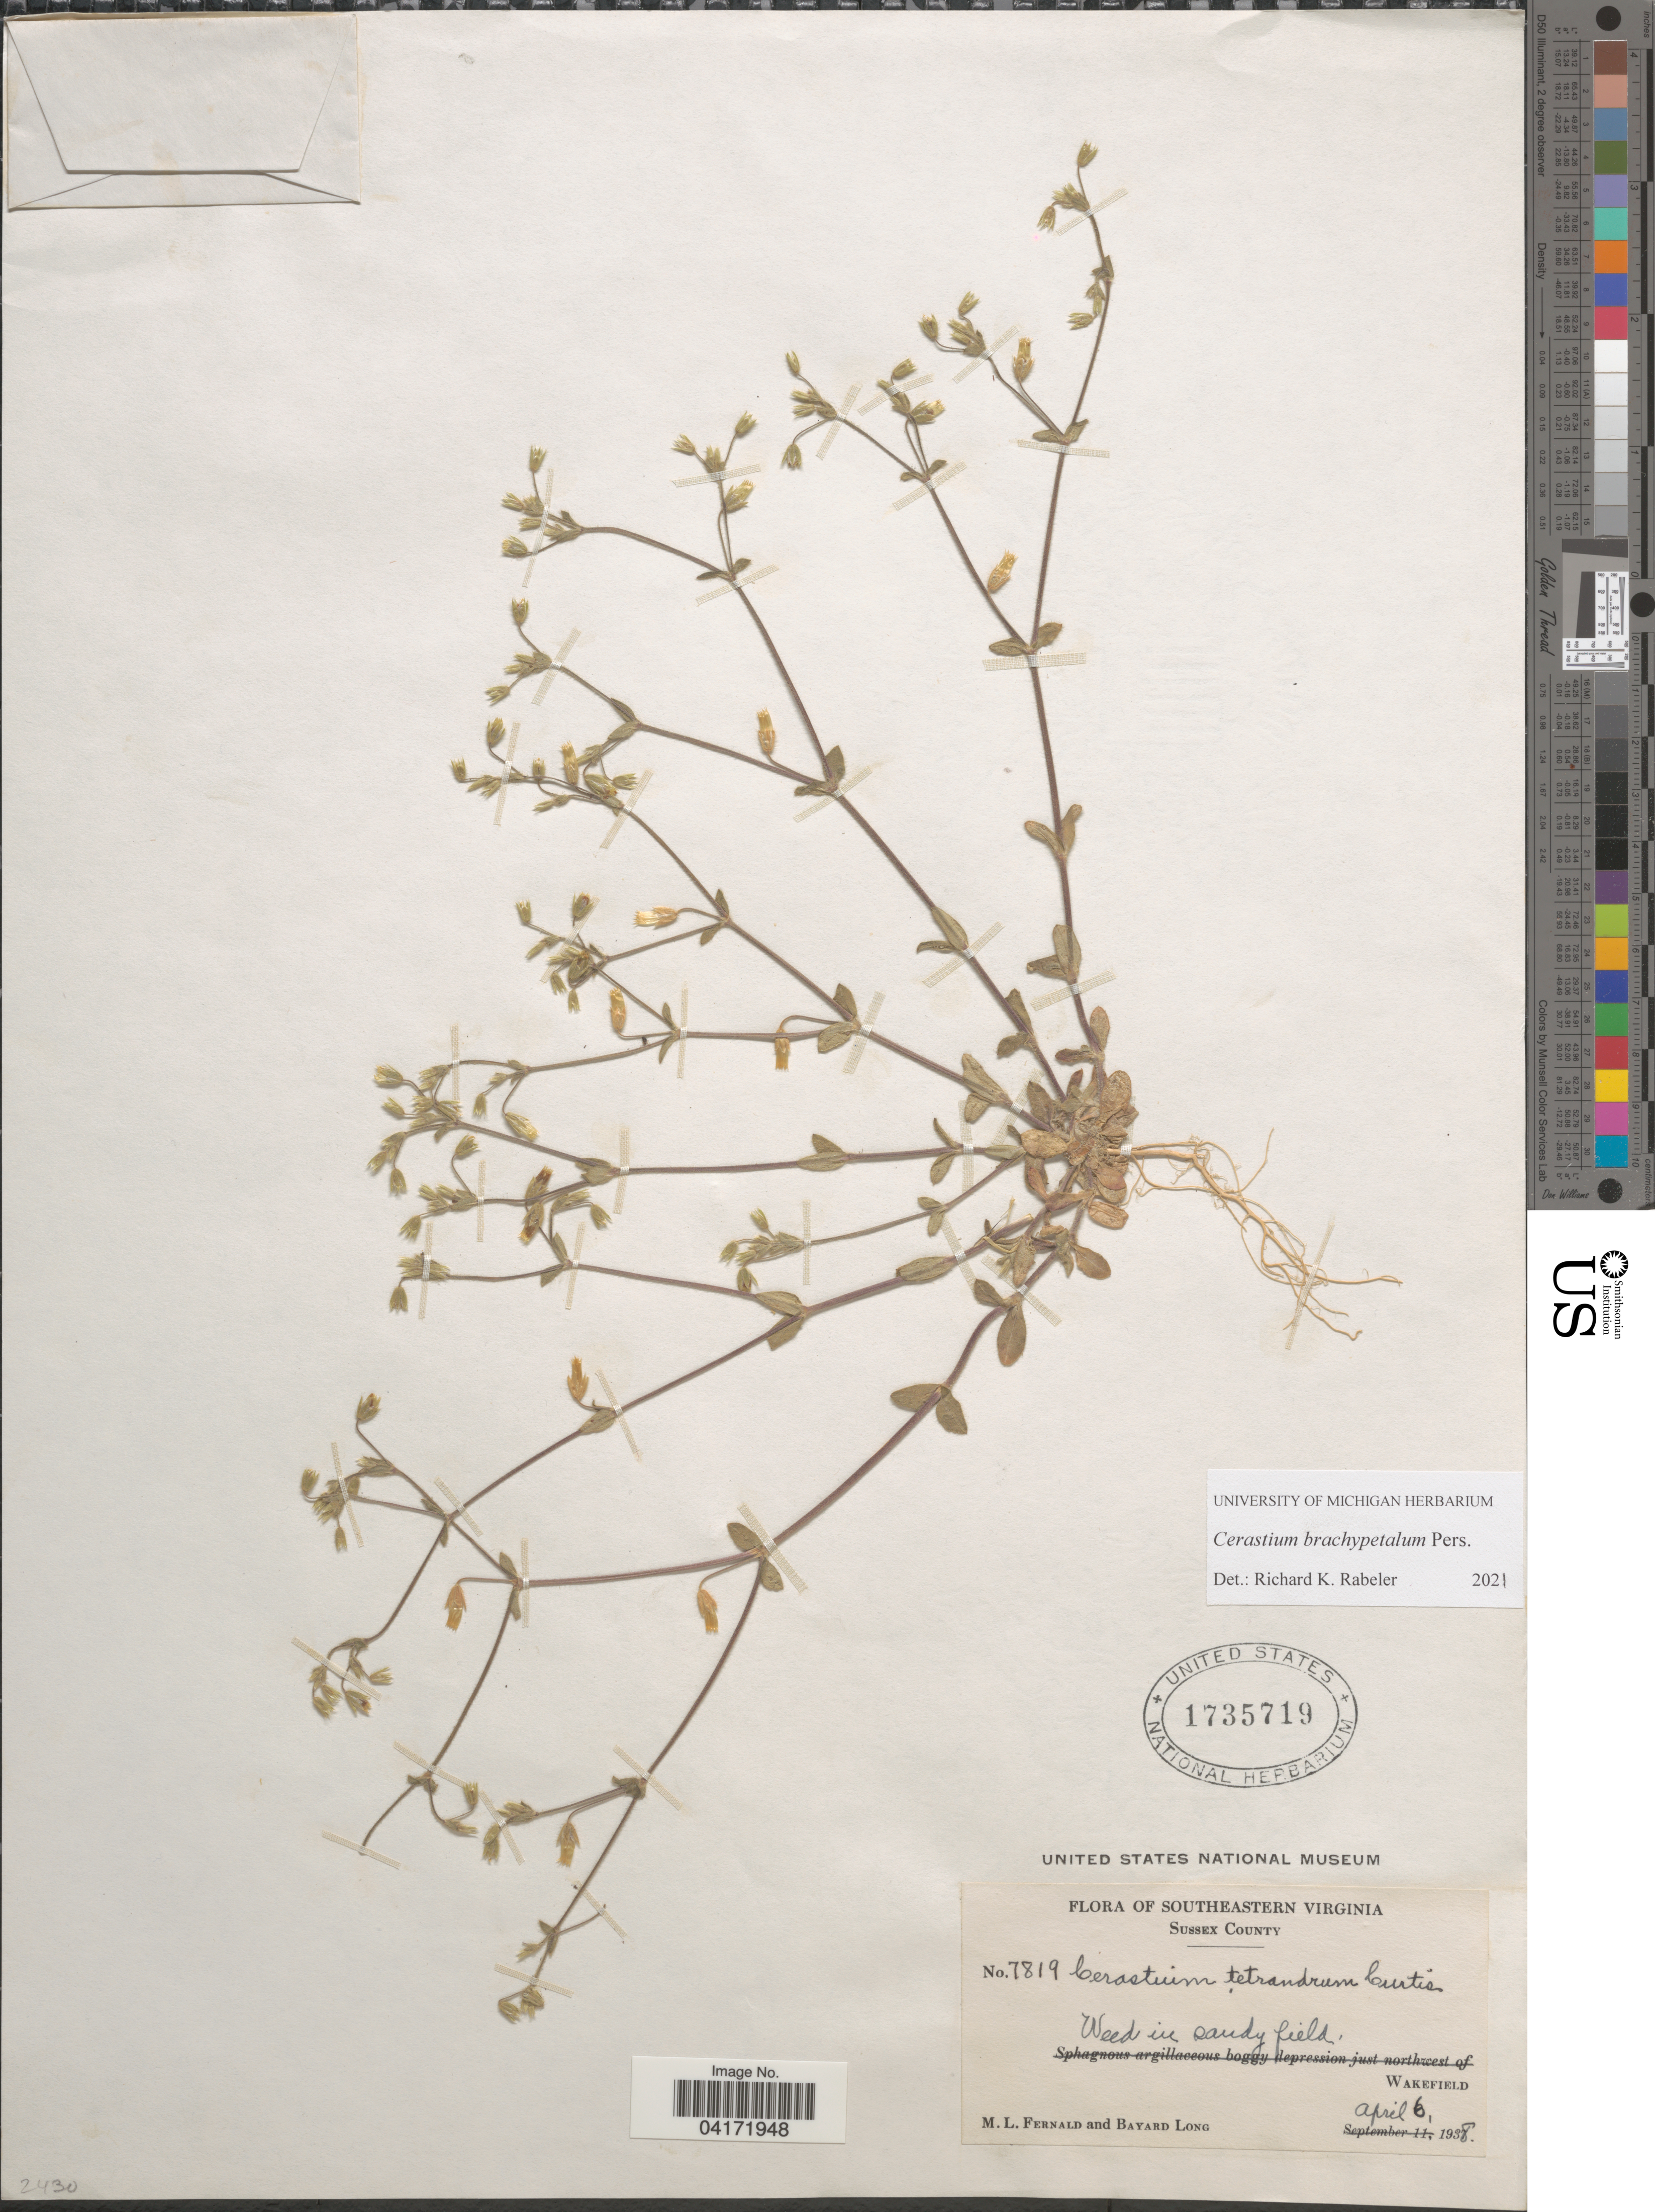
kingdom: Plantae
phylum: Tracheophyta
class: Magnoliopsida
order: Caryophyllales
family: Caryophyllaceae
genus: Cerastium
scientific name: Cerastium brachypetalum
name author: Pers.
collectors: M. L. Fernald & B. Long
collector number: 7819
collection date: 1938-04-06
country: United States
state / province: Virginia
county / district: Sussex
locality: Southeastern Virginia. Sussex County. Wakefield.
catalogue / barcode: US 1735719